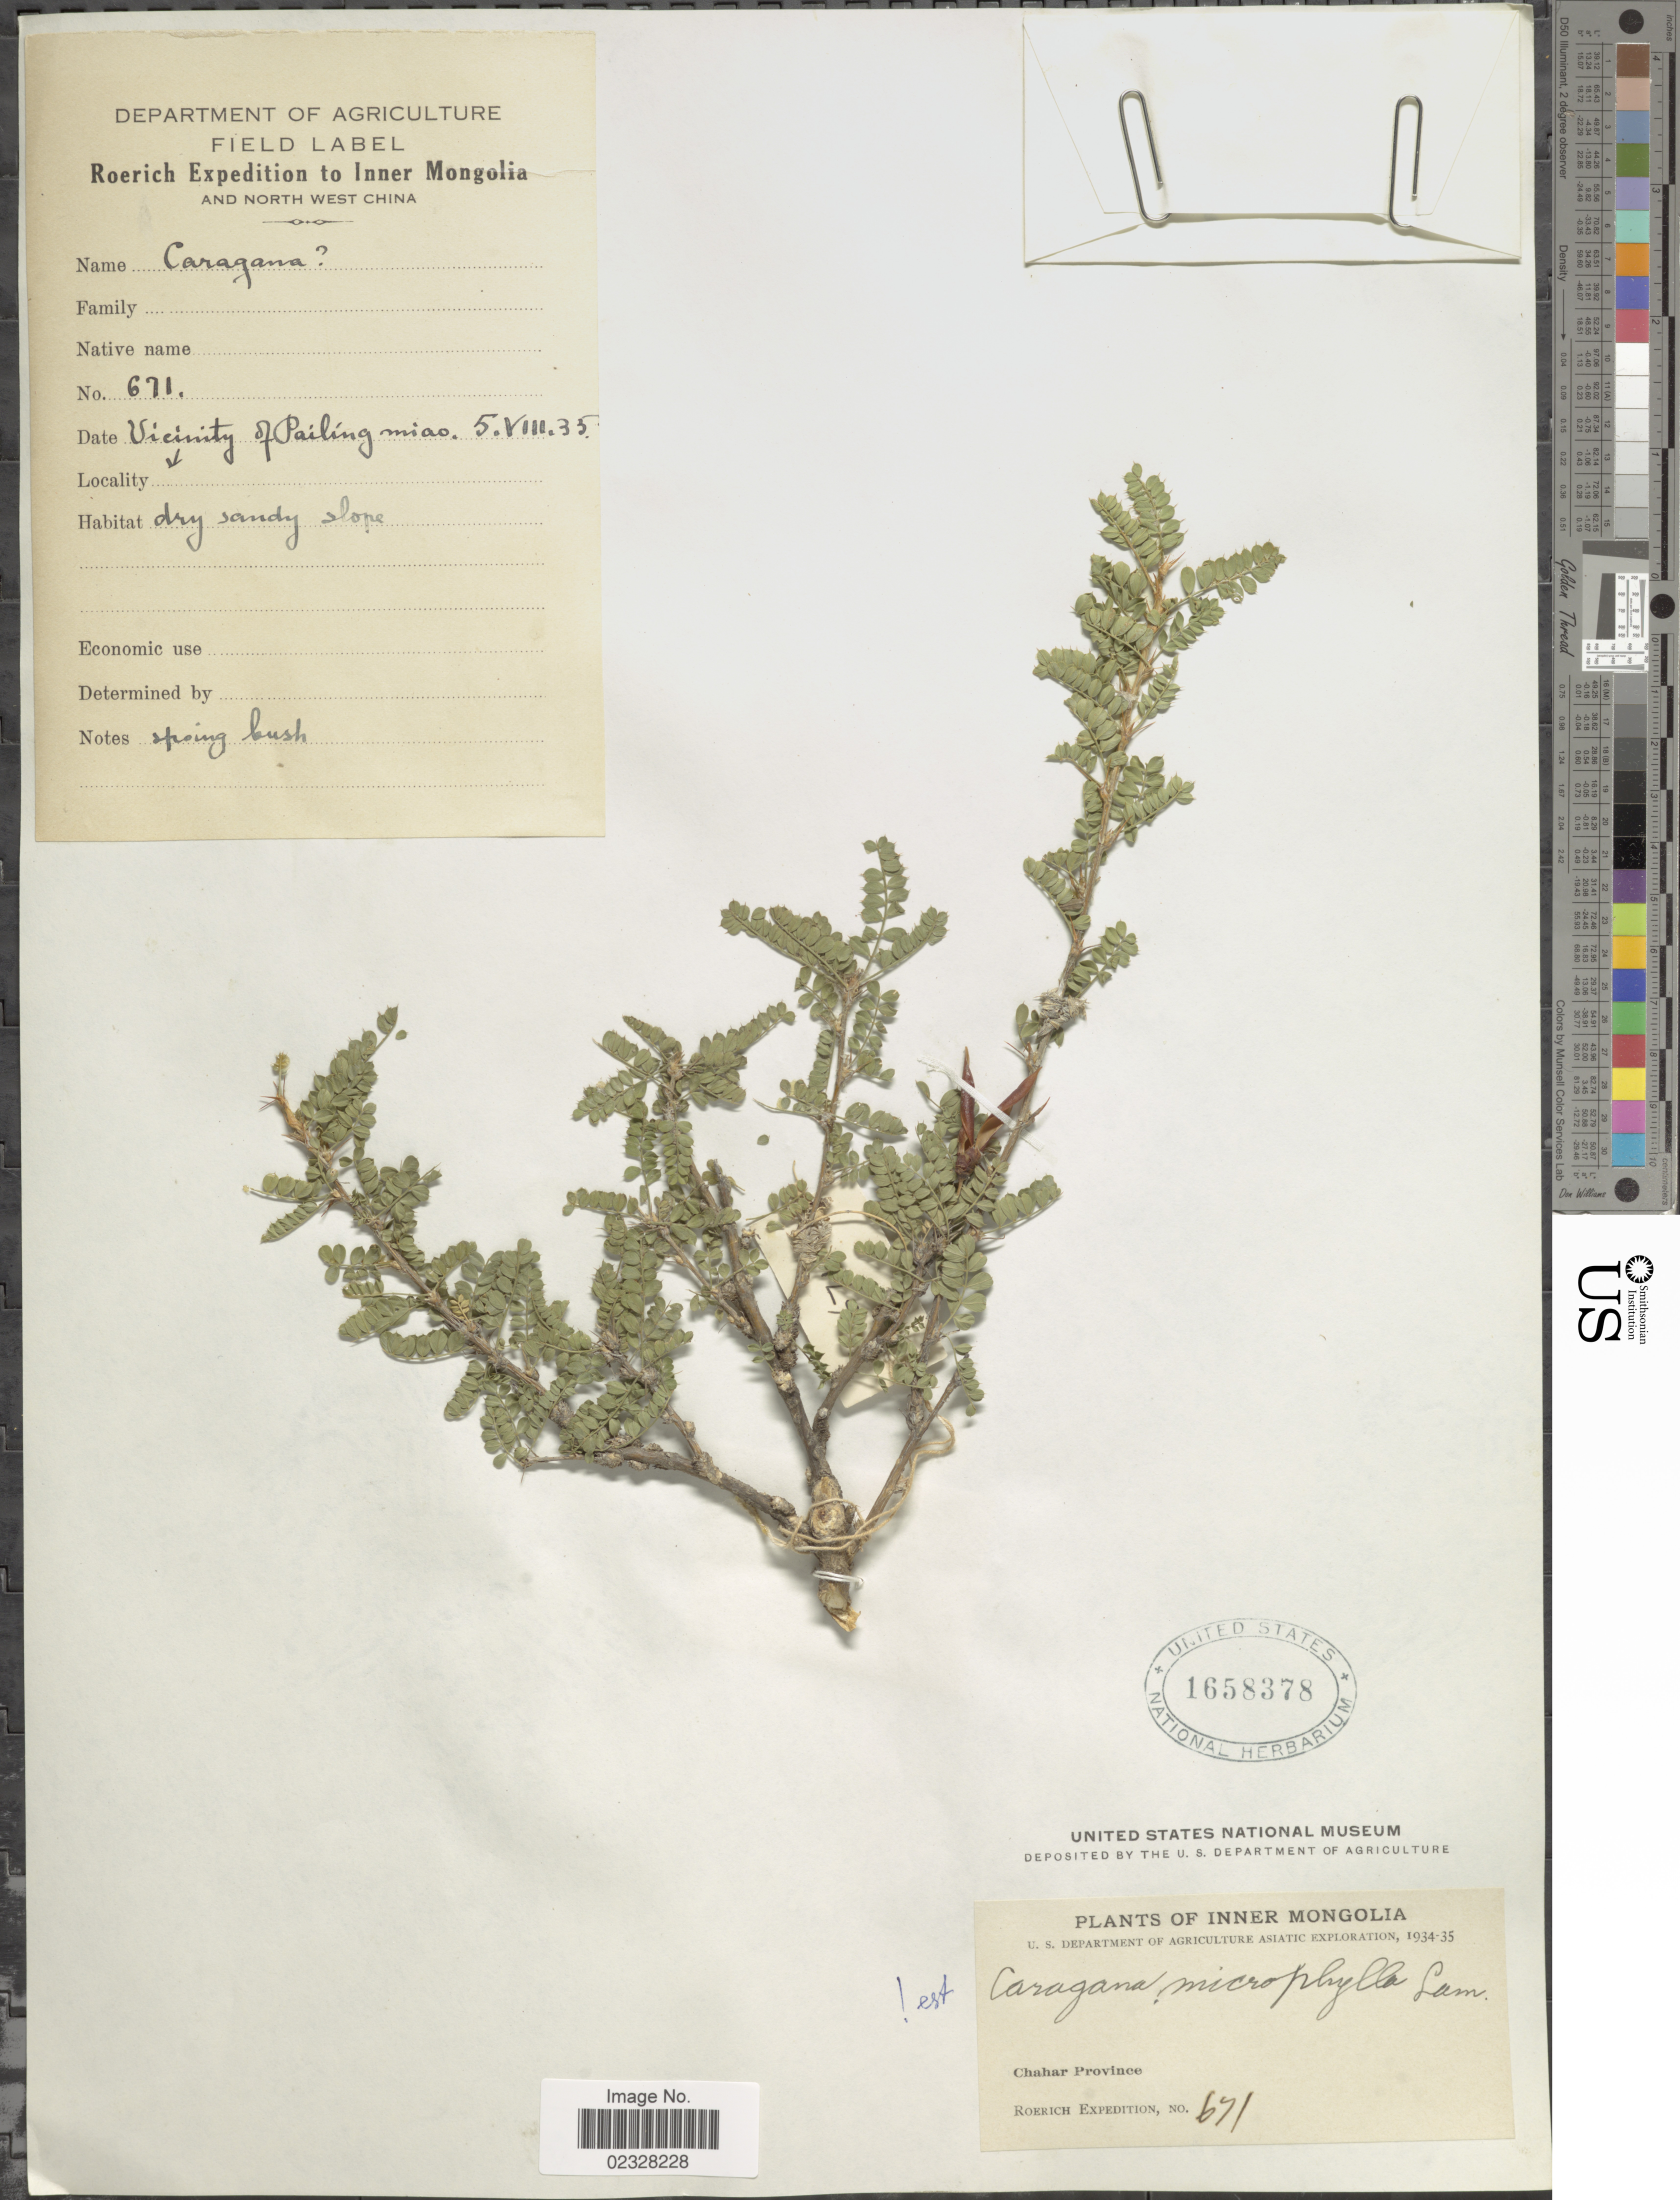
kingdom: Plantae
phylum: Tracheophyta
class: Magnoliopsida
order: Fabales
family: Fabaceae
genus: Caragana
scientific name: Caragana microphylla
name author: Lam.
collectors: Roerich Expedition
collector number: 671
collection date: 1935-08-05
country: China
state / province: Nei Monggol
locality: Inner Mongilia. Chahar Province. Vicinity of Pailing miao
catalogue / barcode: US 1658378